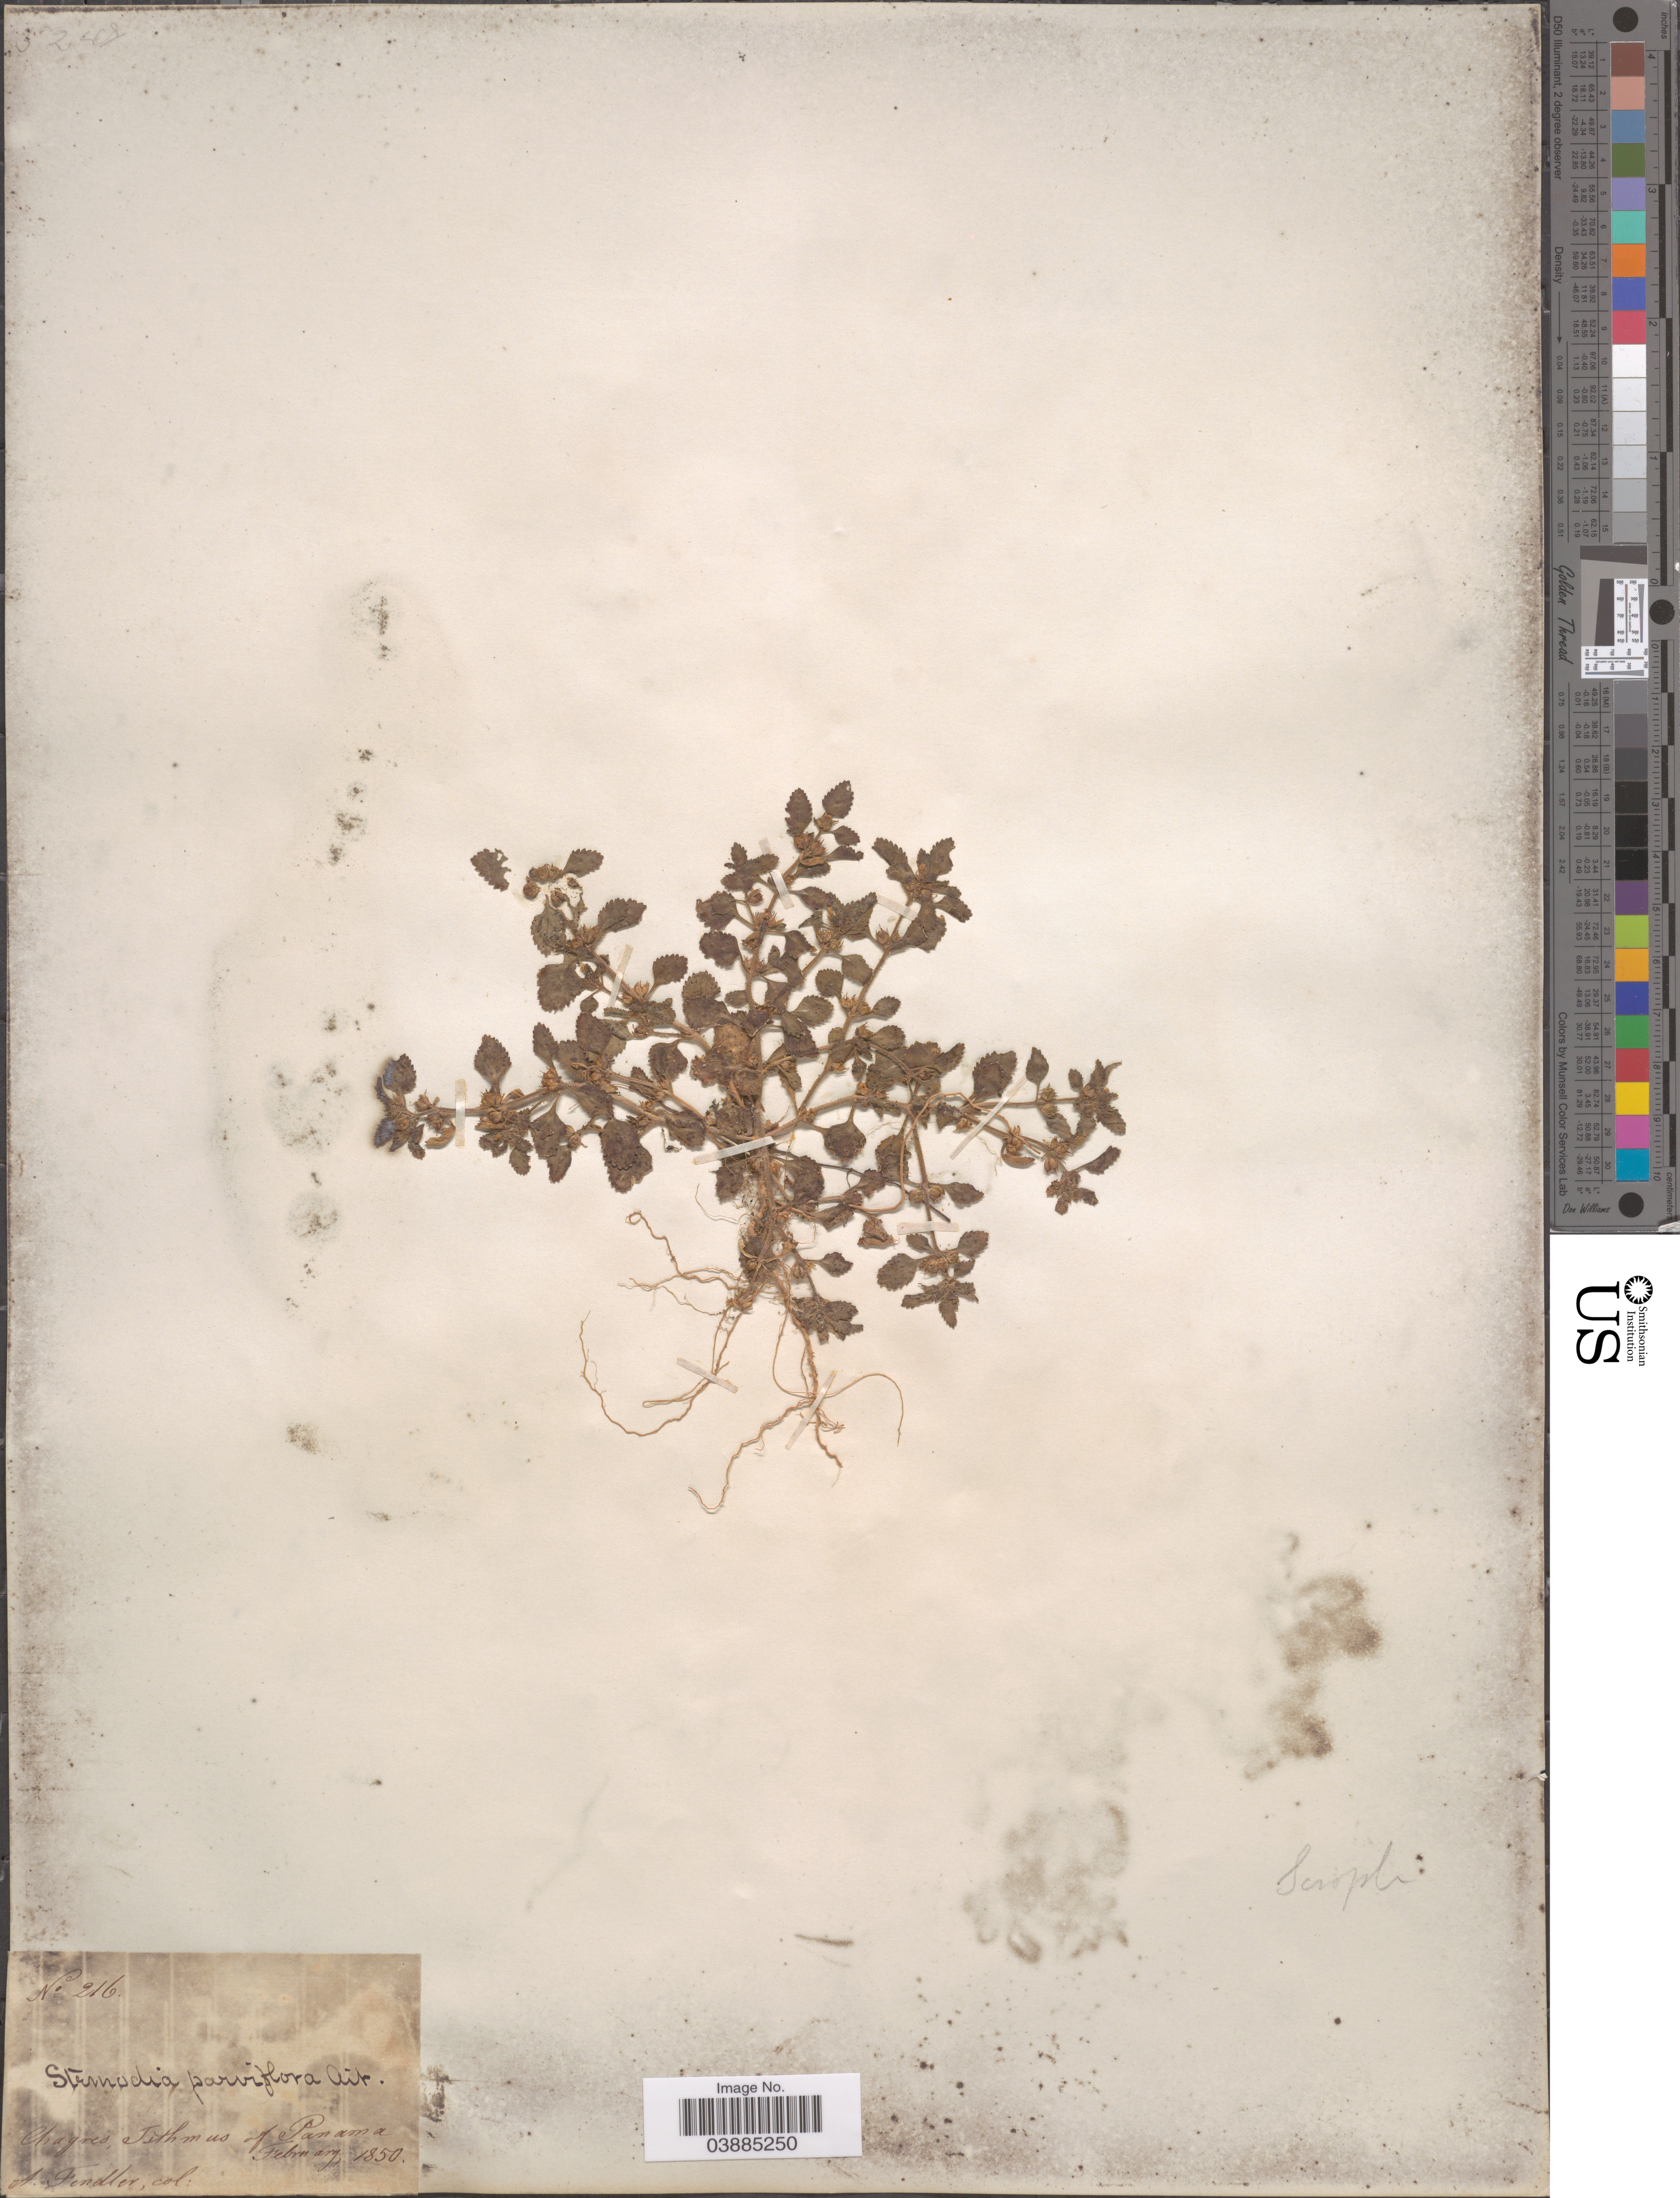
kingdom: Plantae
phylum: Tracheophyta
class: Magnoliopsida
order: Lamiales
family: Plantaginaceae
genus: Stemodia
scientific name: Stemodia parviflora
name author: W.T. Aiton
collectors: A. Fendler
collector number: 216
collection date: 1850-02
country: Panama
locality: Chagres, Isthmus of Panama.